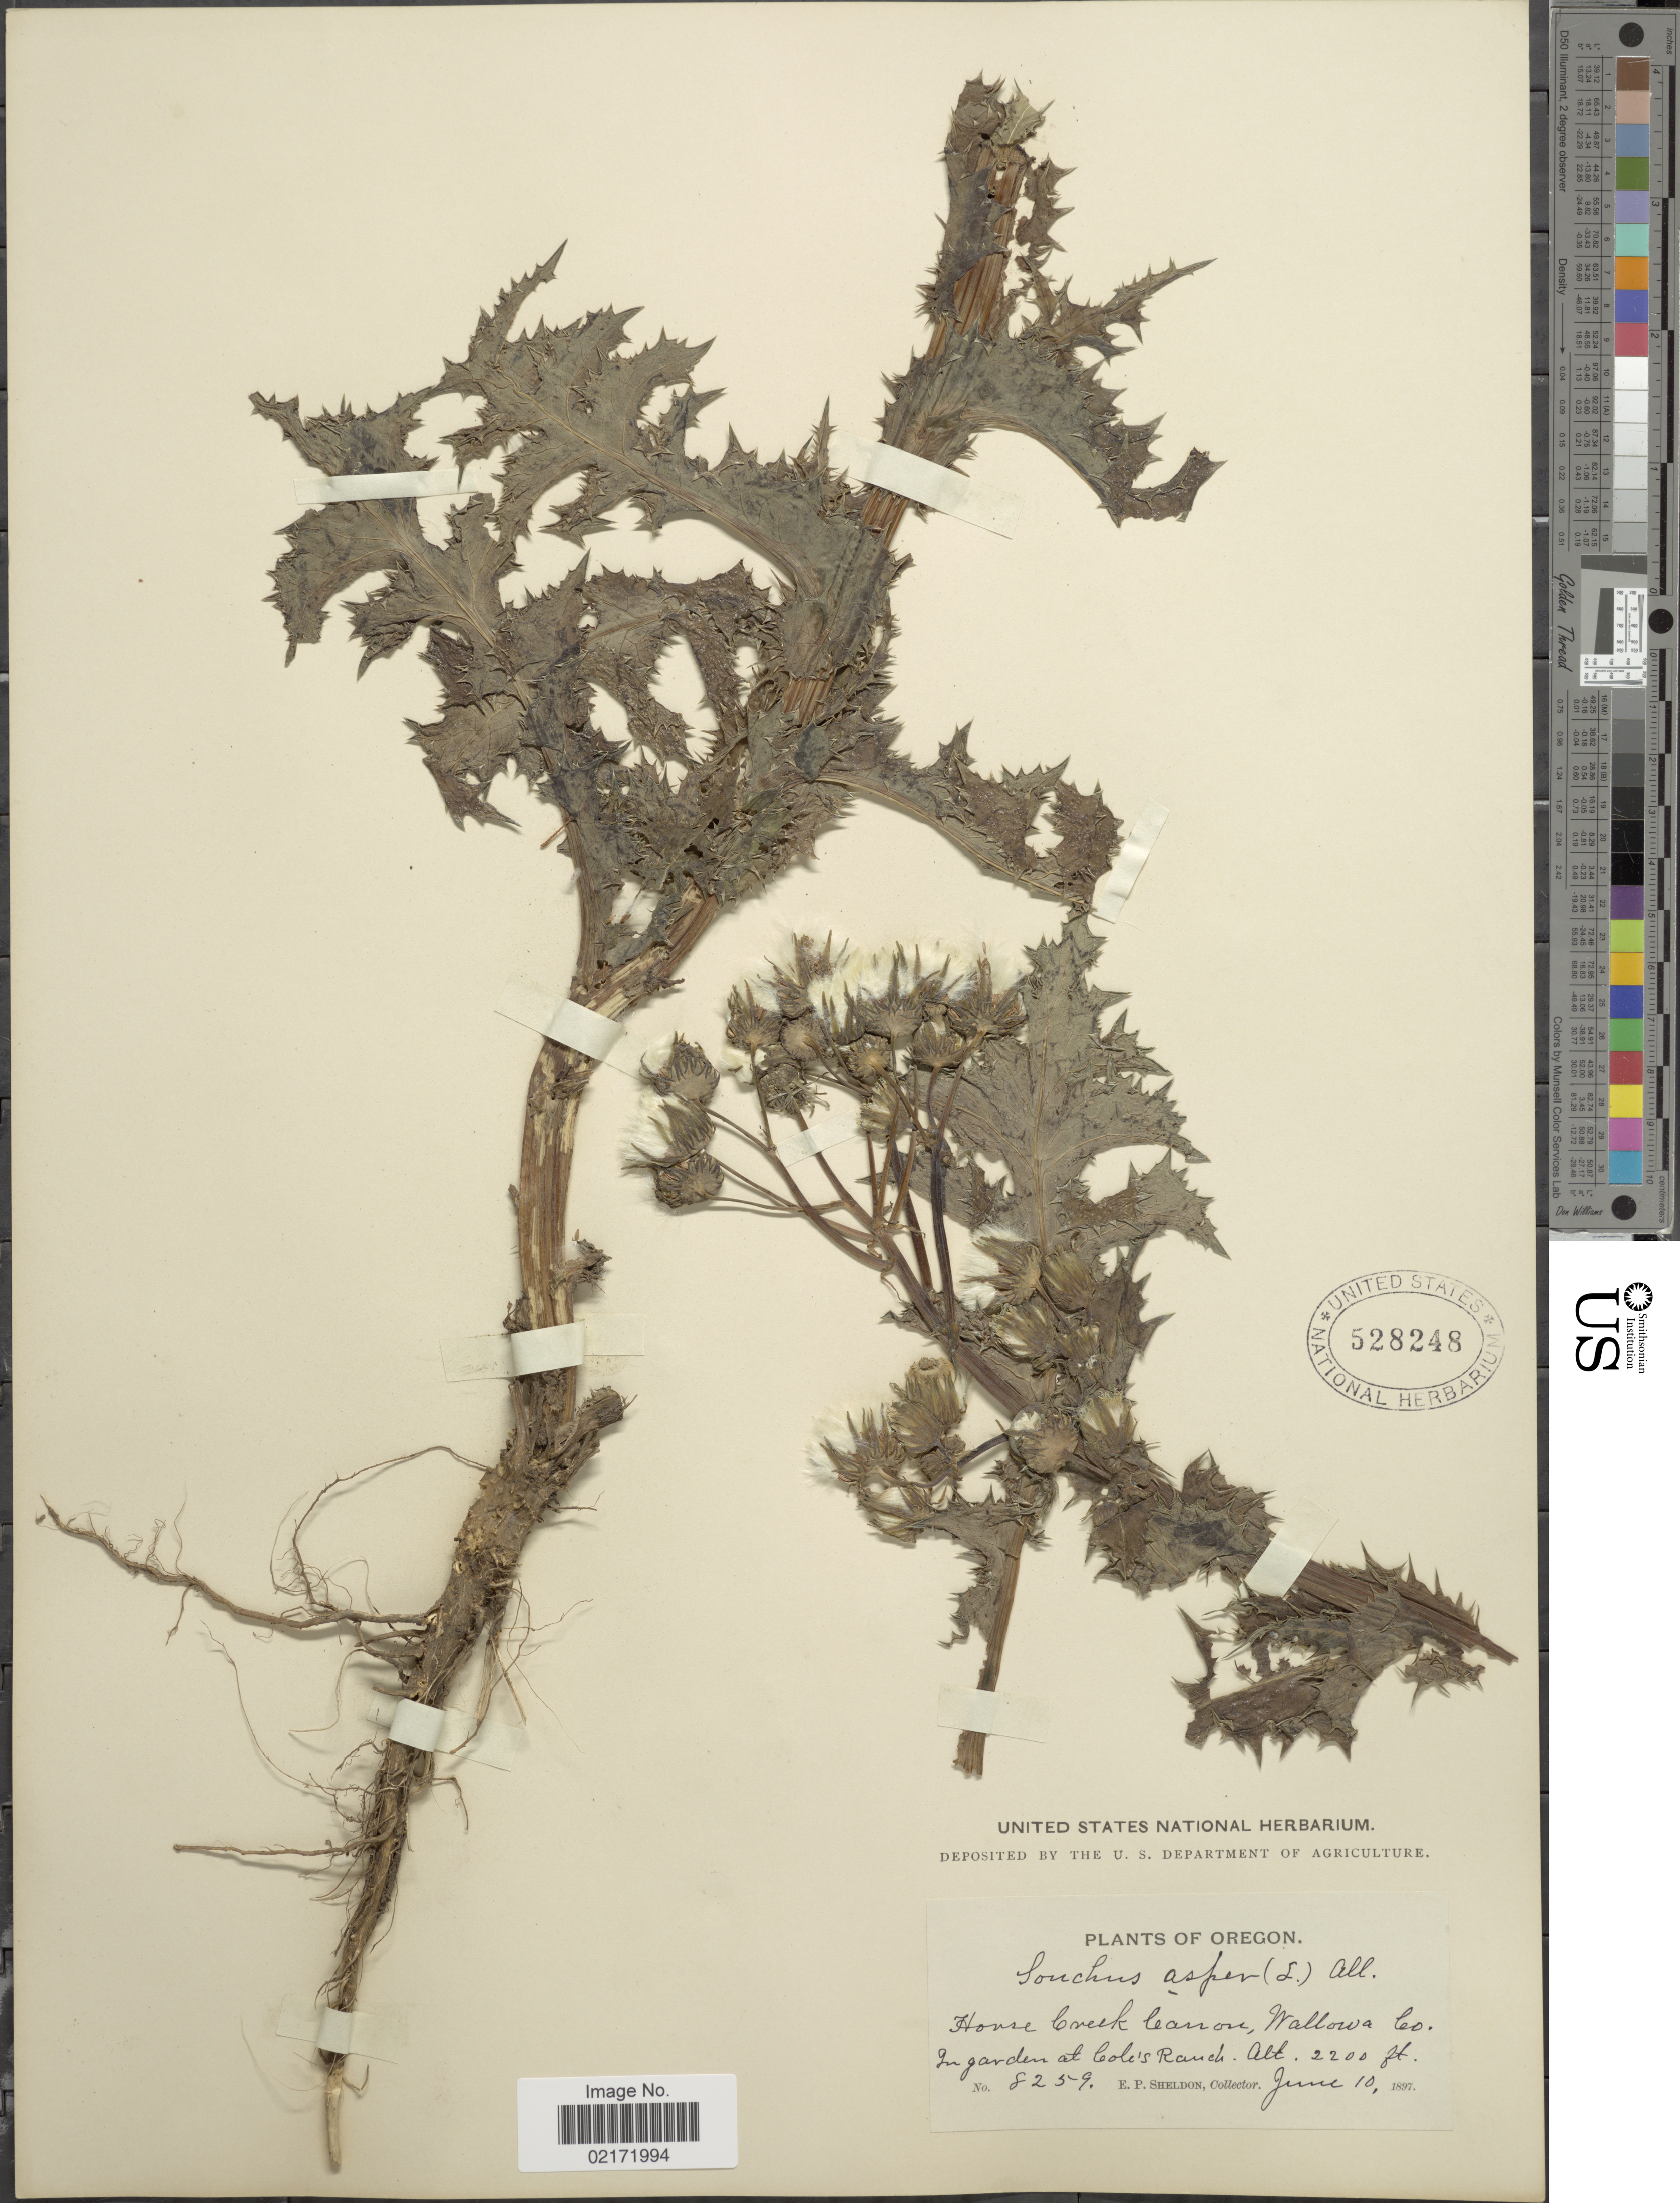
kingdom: Plantae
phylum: Tracheophyta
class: Magnoliopsida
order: Asterales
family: Asteraceae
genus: Sonchus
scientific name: Sonchus asper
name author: (L.) Hill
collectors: E. P. Sheldon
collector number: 8259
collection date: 1897-06-10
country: United States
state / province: Oregon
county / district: Wallowa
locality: House Creek Canon, Wallowa Co., in garden at Cole's Ranch.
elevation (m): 671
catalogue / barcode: US 528248